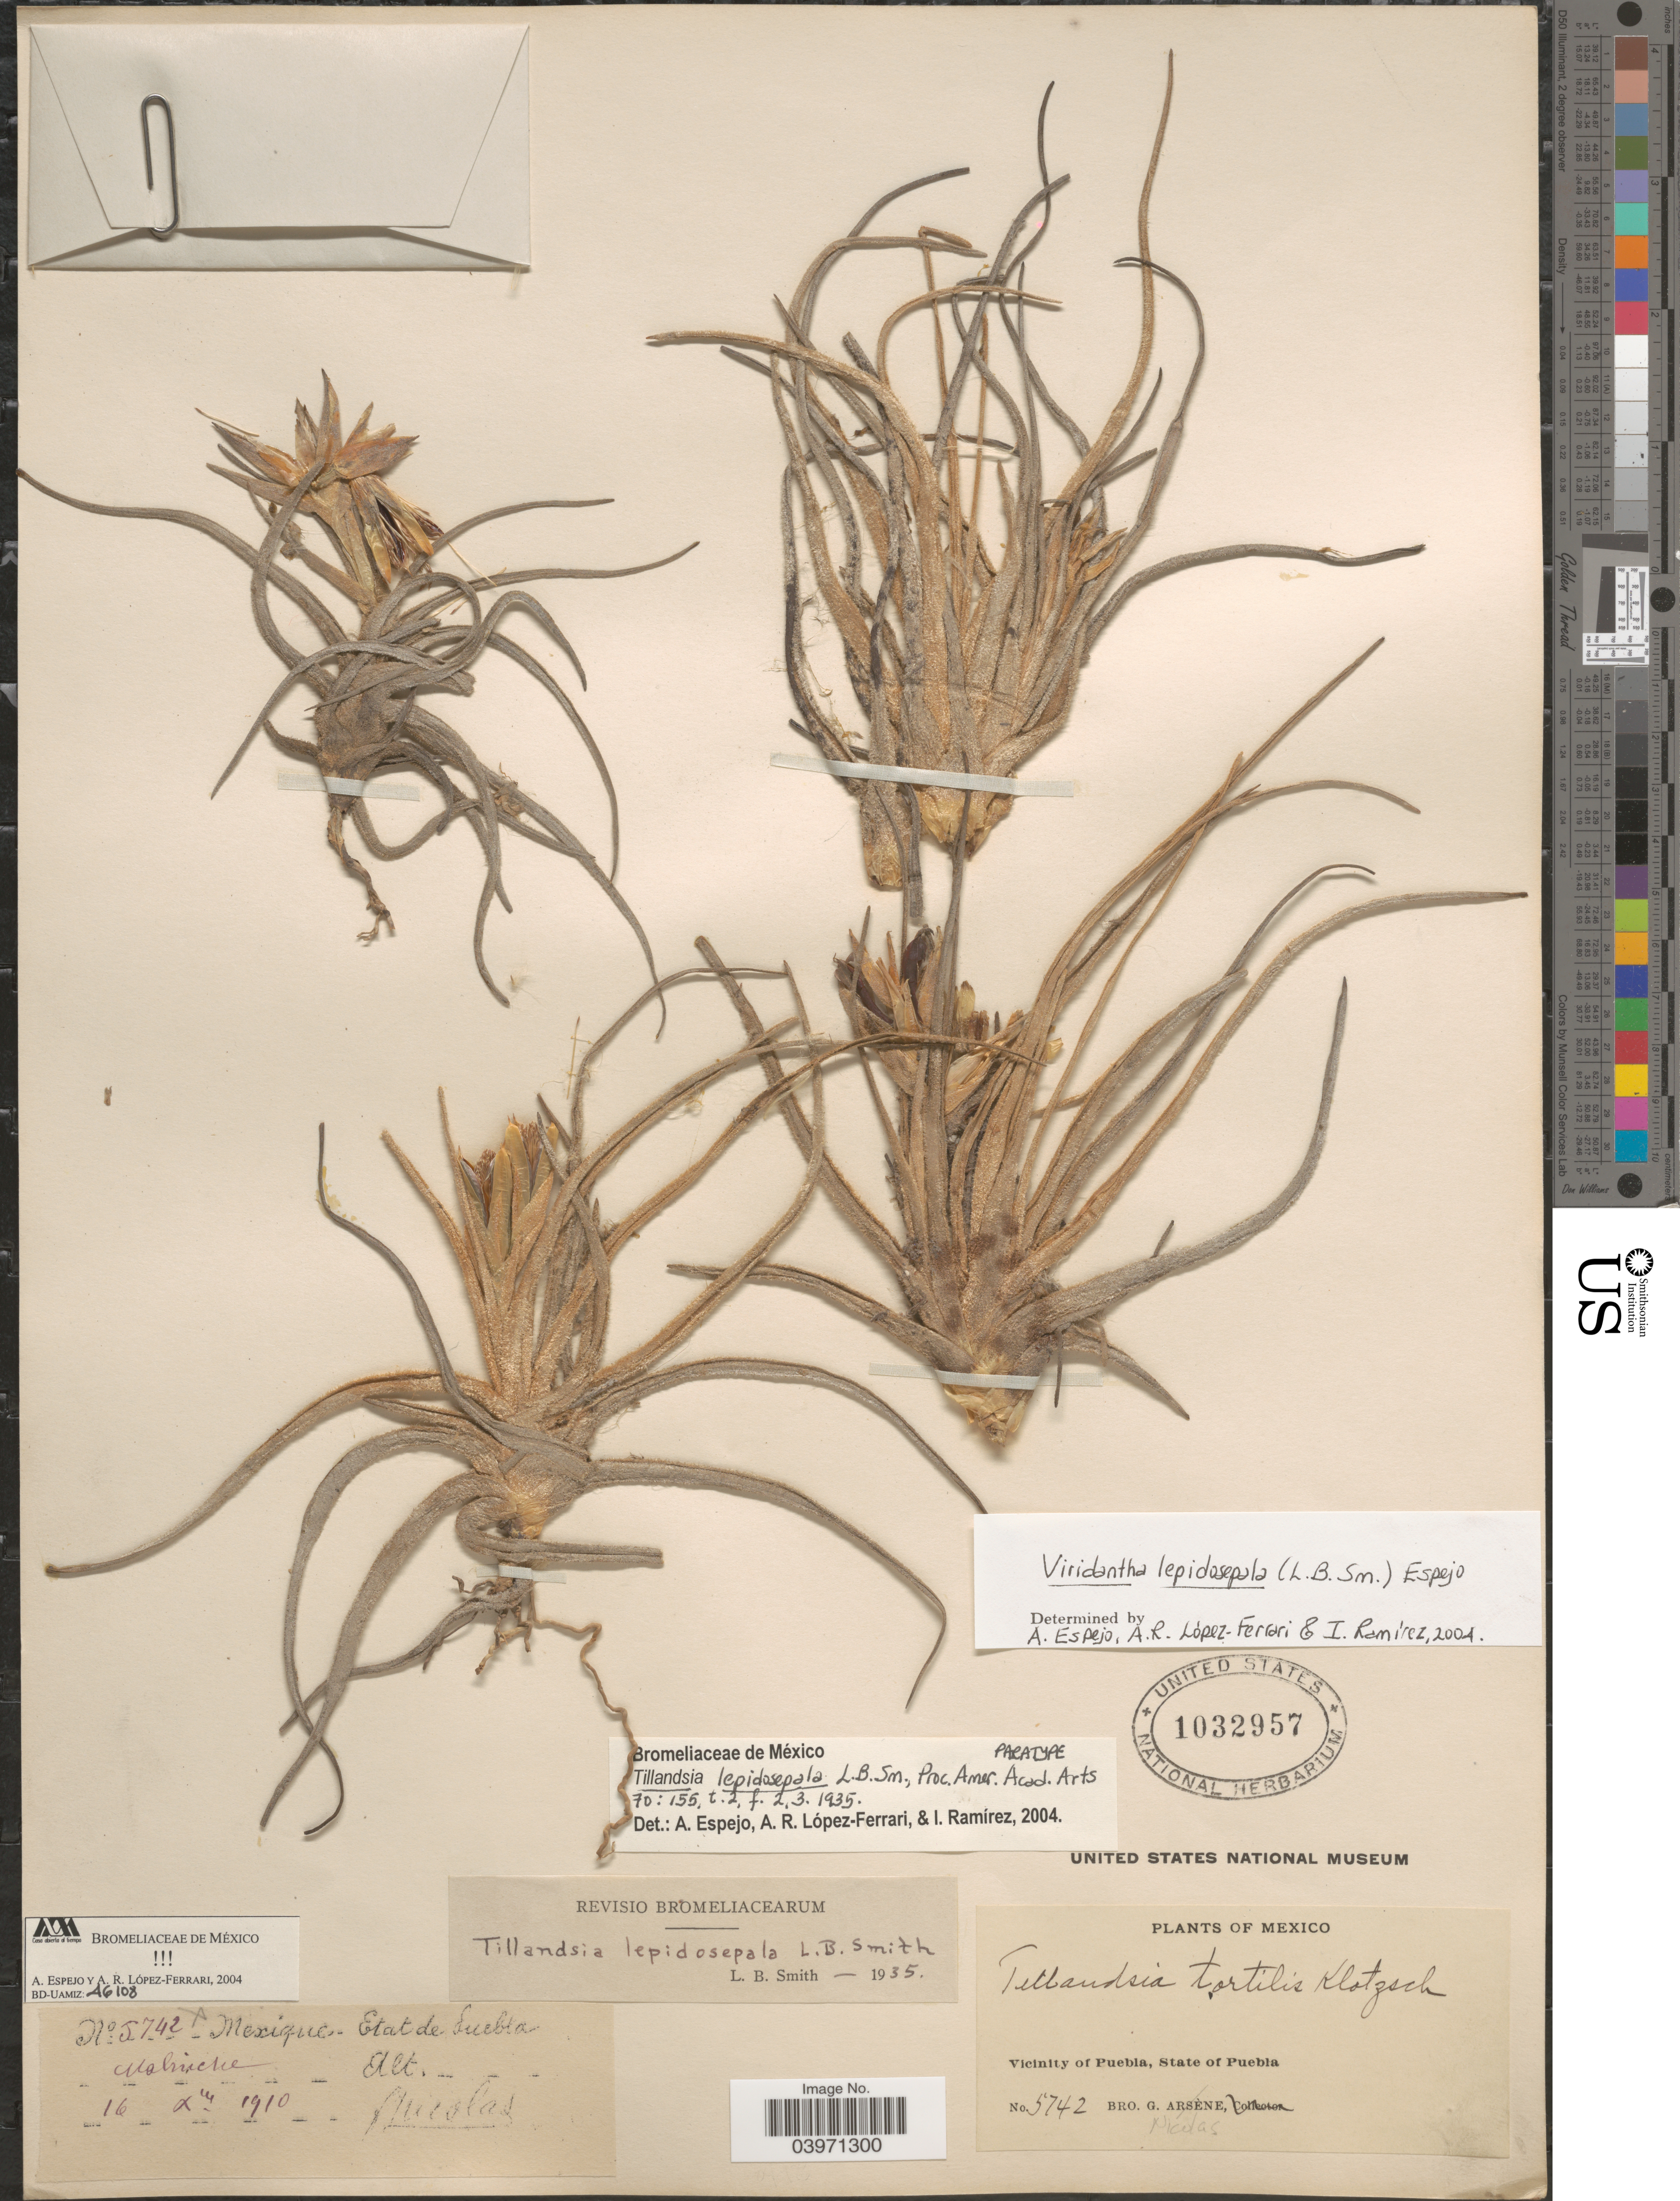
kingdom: Plantae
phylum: Tracheophyta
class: Liliopsida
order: Poales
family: Bromeliaceae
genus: Tillandsia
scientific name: Tillandsia lepidosepala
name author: L.B. Sm.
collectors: B. Nicolas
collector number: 5742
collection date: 1910-10-16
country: Mexico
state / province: Puebla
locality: Molinote. Vicinity of Puebla.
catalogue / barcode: US 1032957